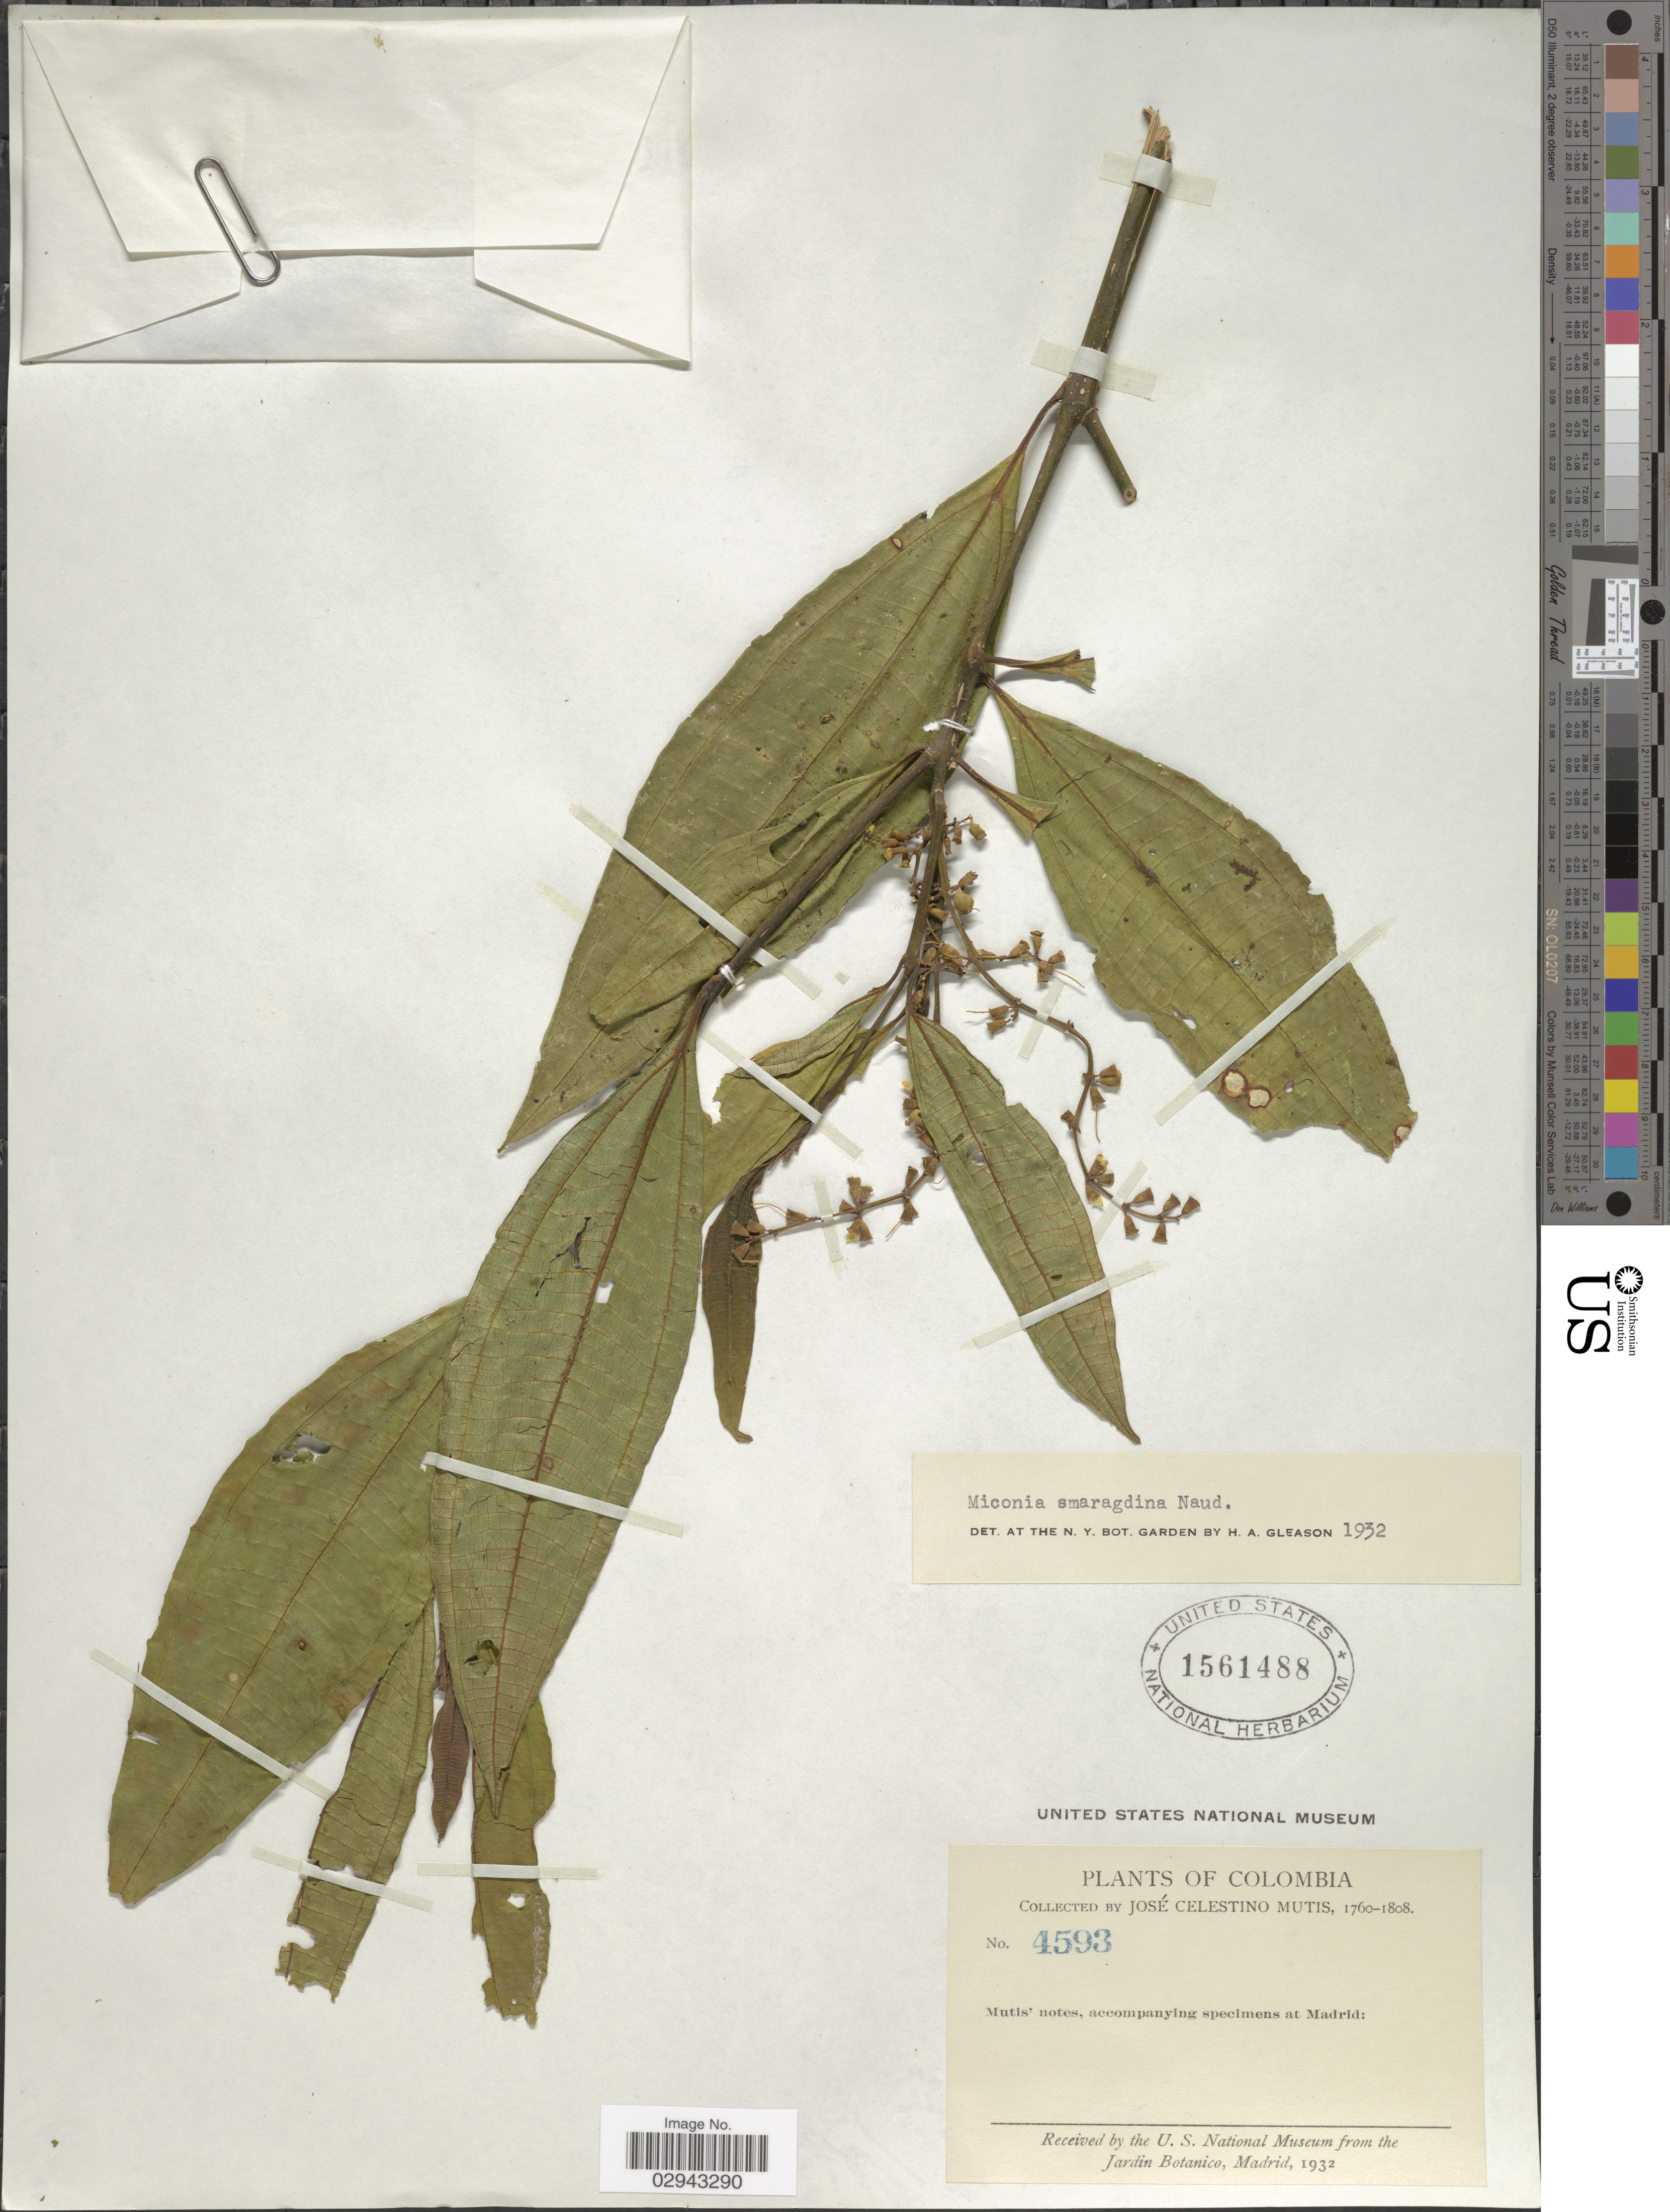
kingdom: Plantae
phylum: Tracheophyta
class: Magnoliopsida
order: Myrtales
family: Melastomataceae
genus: Miconia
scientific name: Miconia smaragdina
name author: Naudin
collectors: J. C. B. Mutis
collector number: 4593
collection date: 1760/1808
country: Colombia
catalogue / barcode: US 1561488